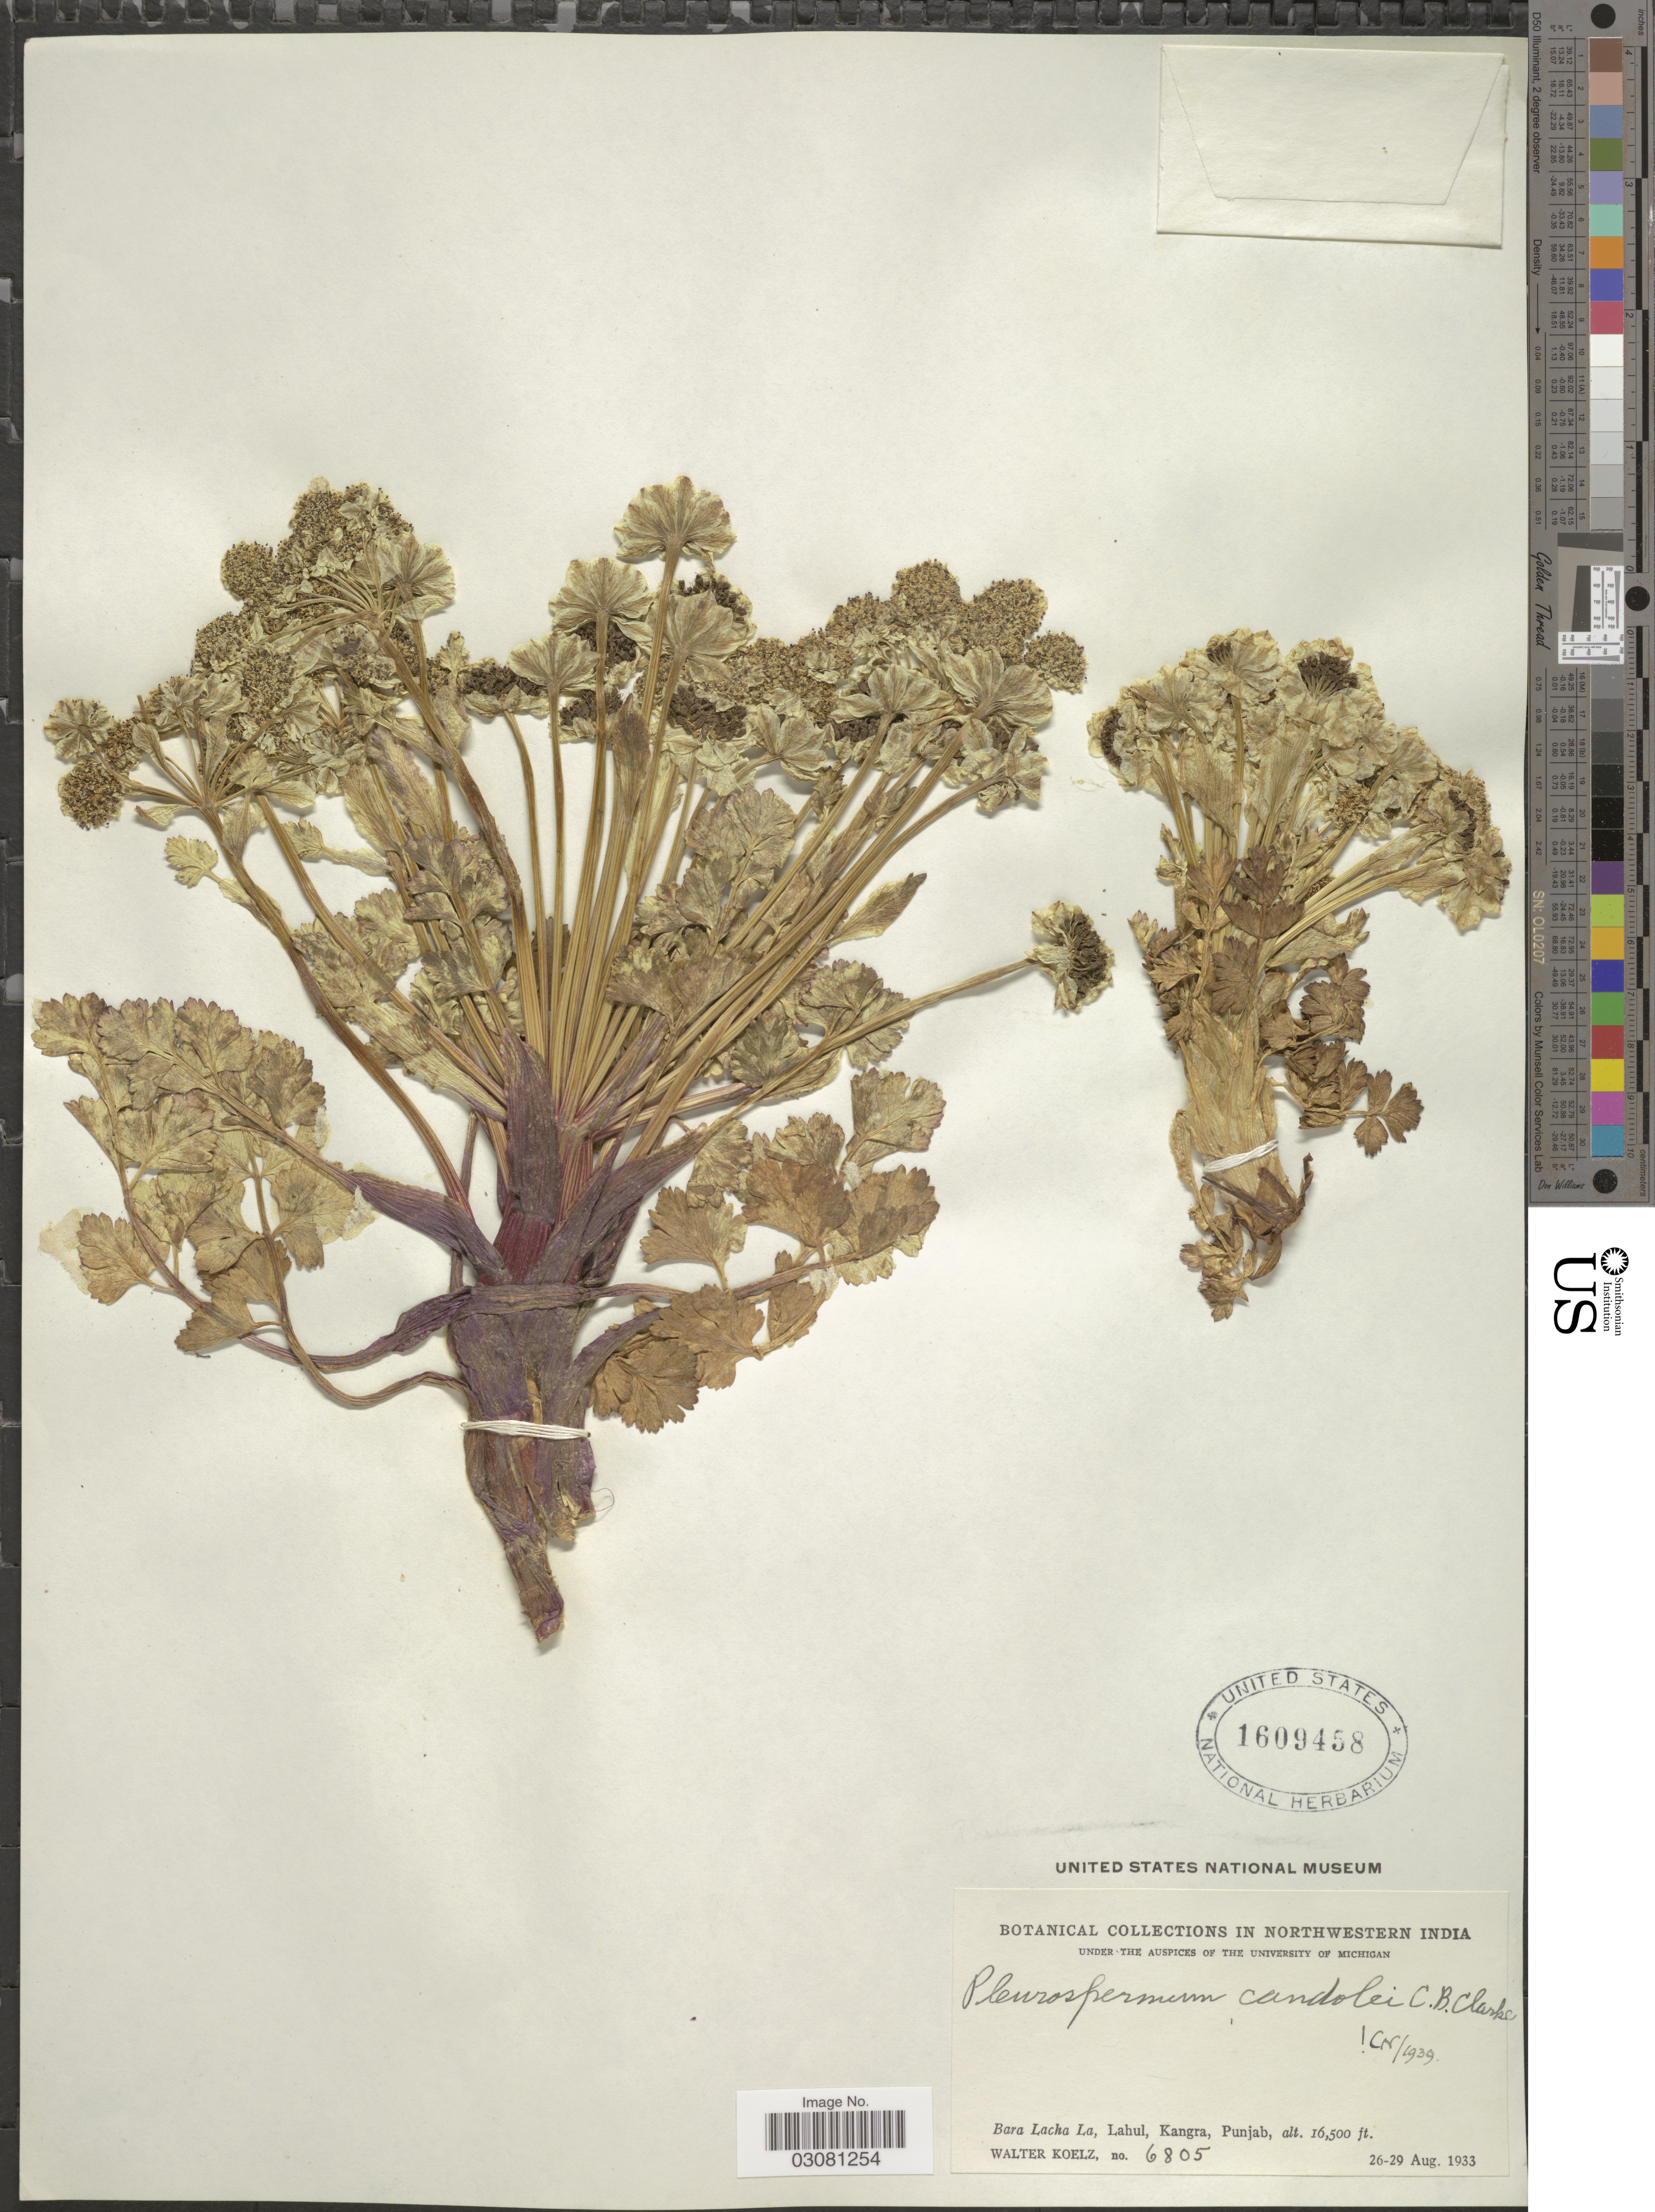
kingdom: Plantae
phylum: Tracheophyta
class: Magnoliopsida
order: Apiales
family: Apiaceae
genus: Pleurospermum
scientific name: Pleurospermum candollei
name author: (DC.) Benth. ex C.B. Clarke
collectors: W. N. Koelz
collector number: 6805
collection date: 1933-08-26/1933-08-29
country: India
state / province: Punjab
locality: Northwestern India. Bara Lacha La, Lahul, Kangra.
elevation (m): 5029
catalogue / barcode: US 1609458